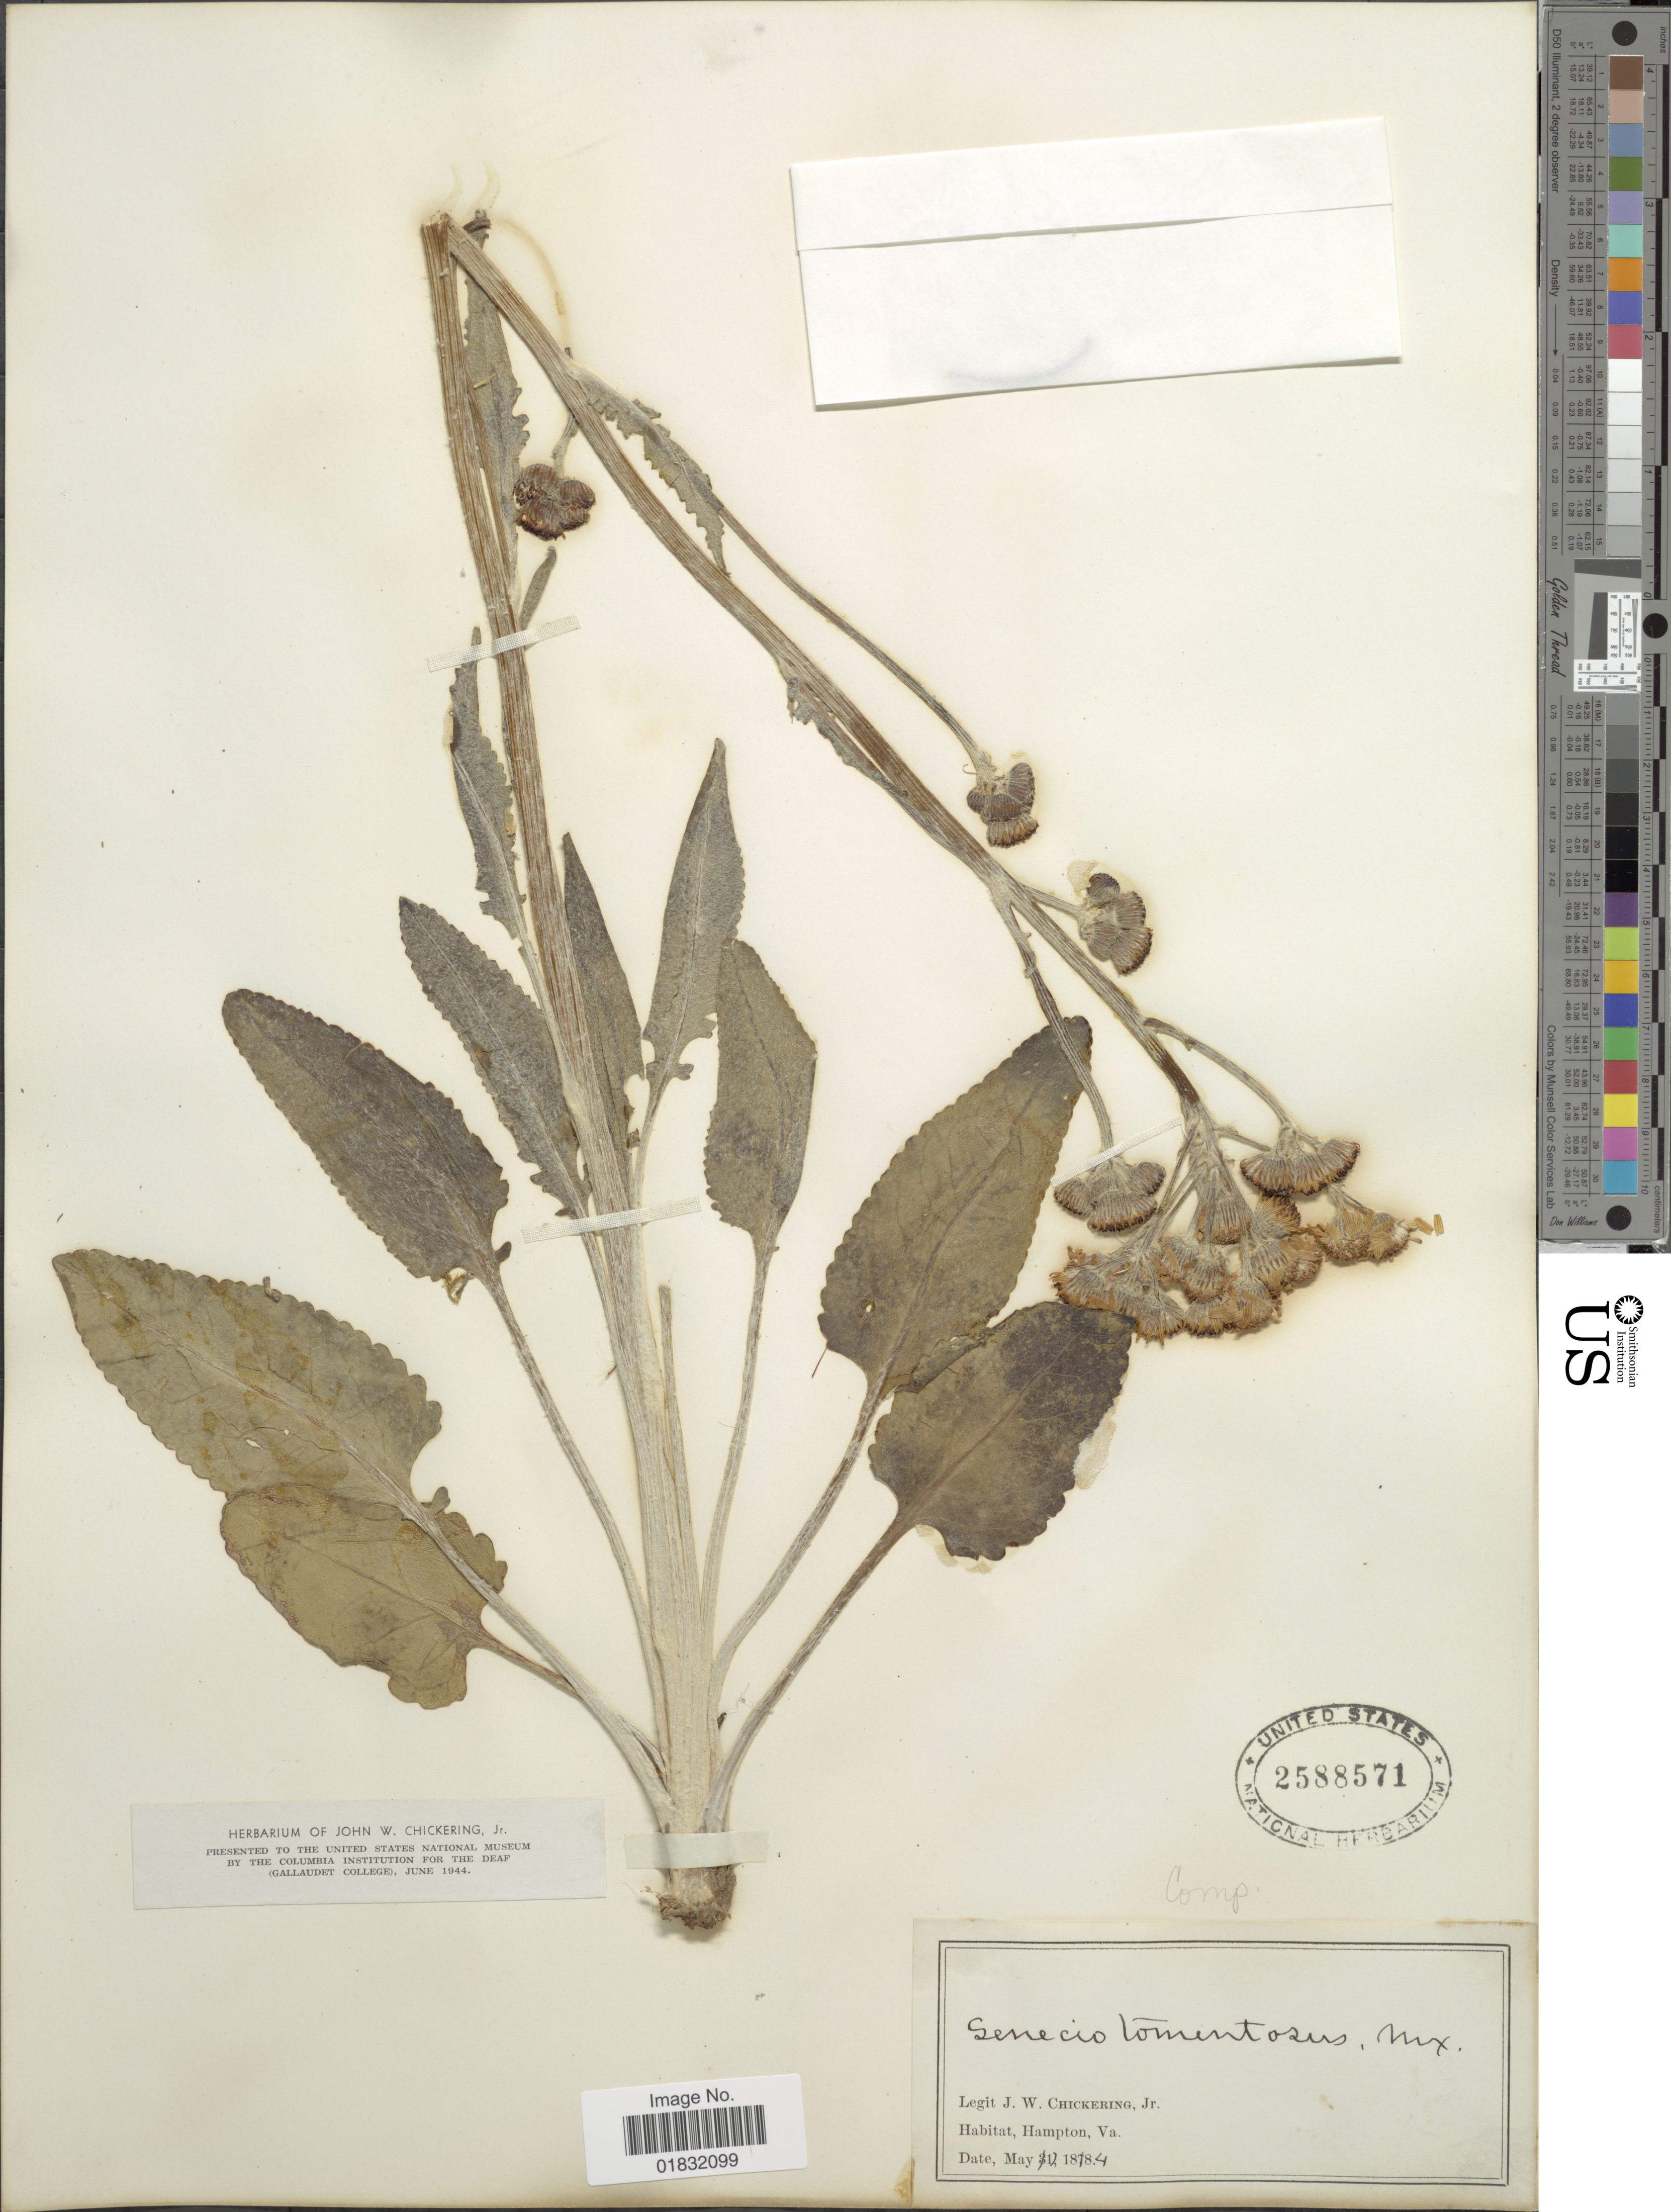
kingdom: Plantae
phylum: Tracheophyta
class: Magnoliopsida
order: Asterales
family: Asteraceae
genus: Packera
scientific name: Packera dubia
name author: (Spreng.) Trock & Mabb.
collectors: J. W. Chickering Jr.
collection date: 1884-05-12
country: United States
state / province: Virginia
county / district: City of Hampton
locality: Hampton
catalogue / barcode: US 2588571